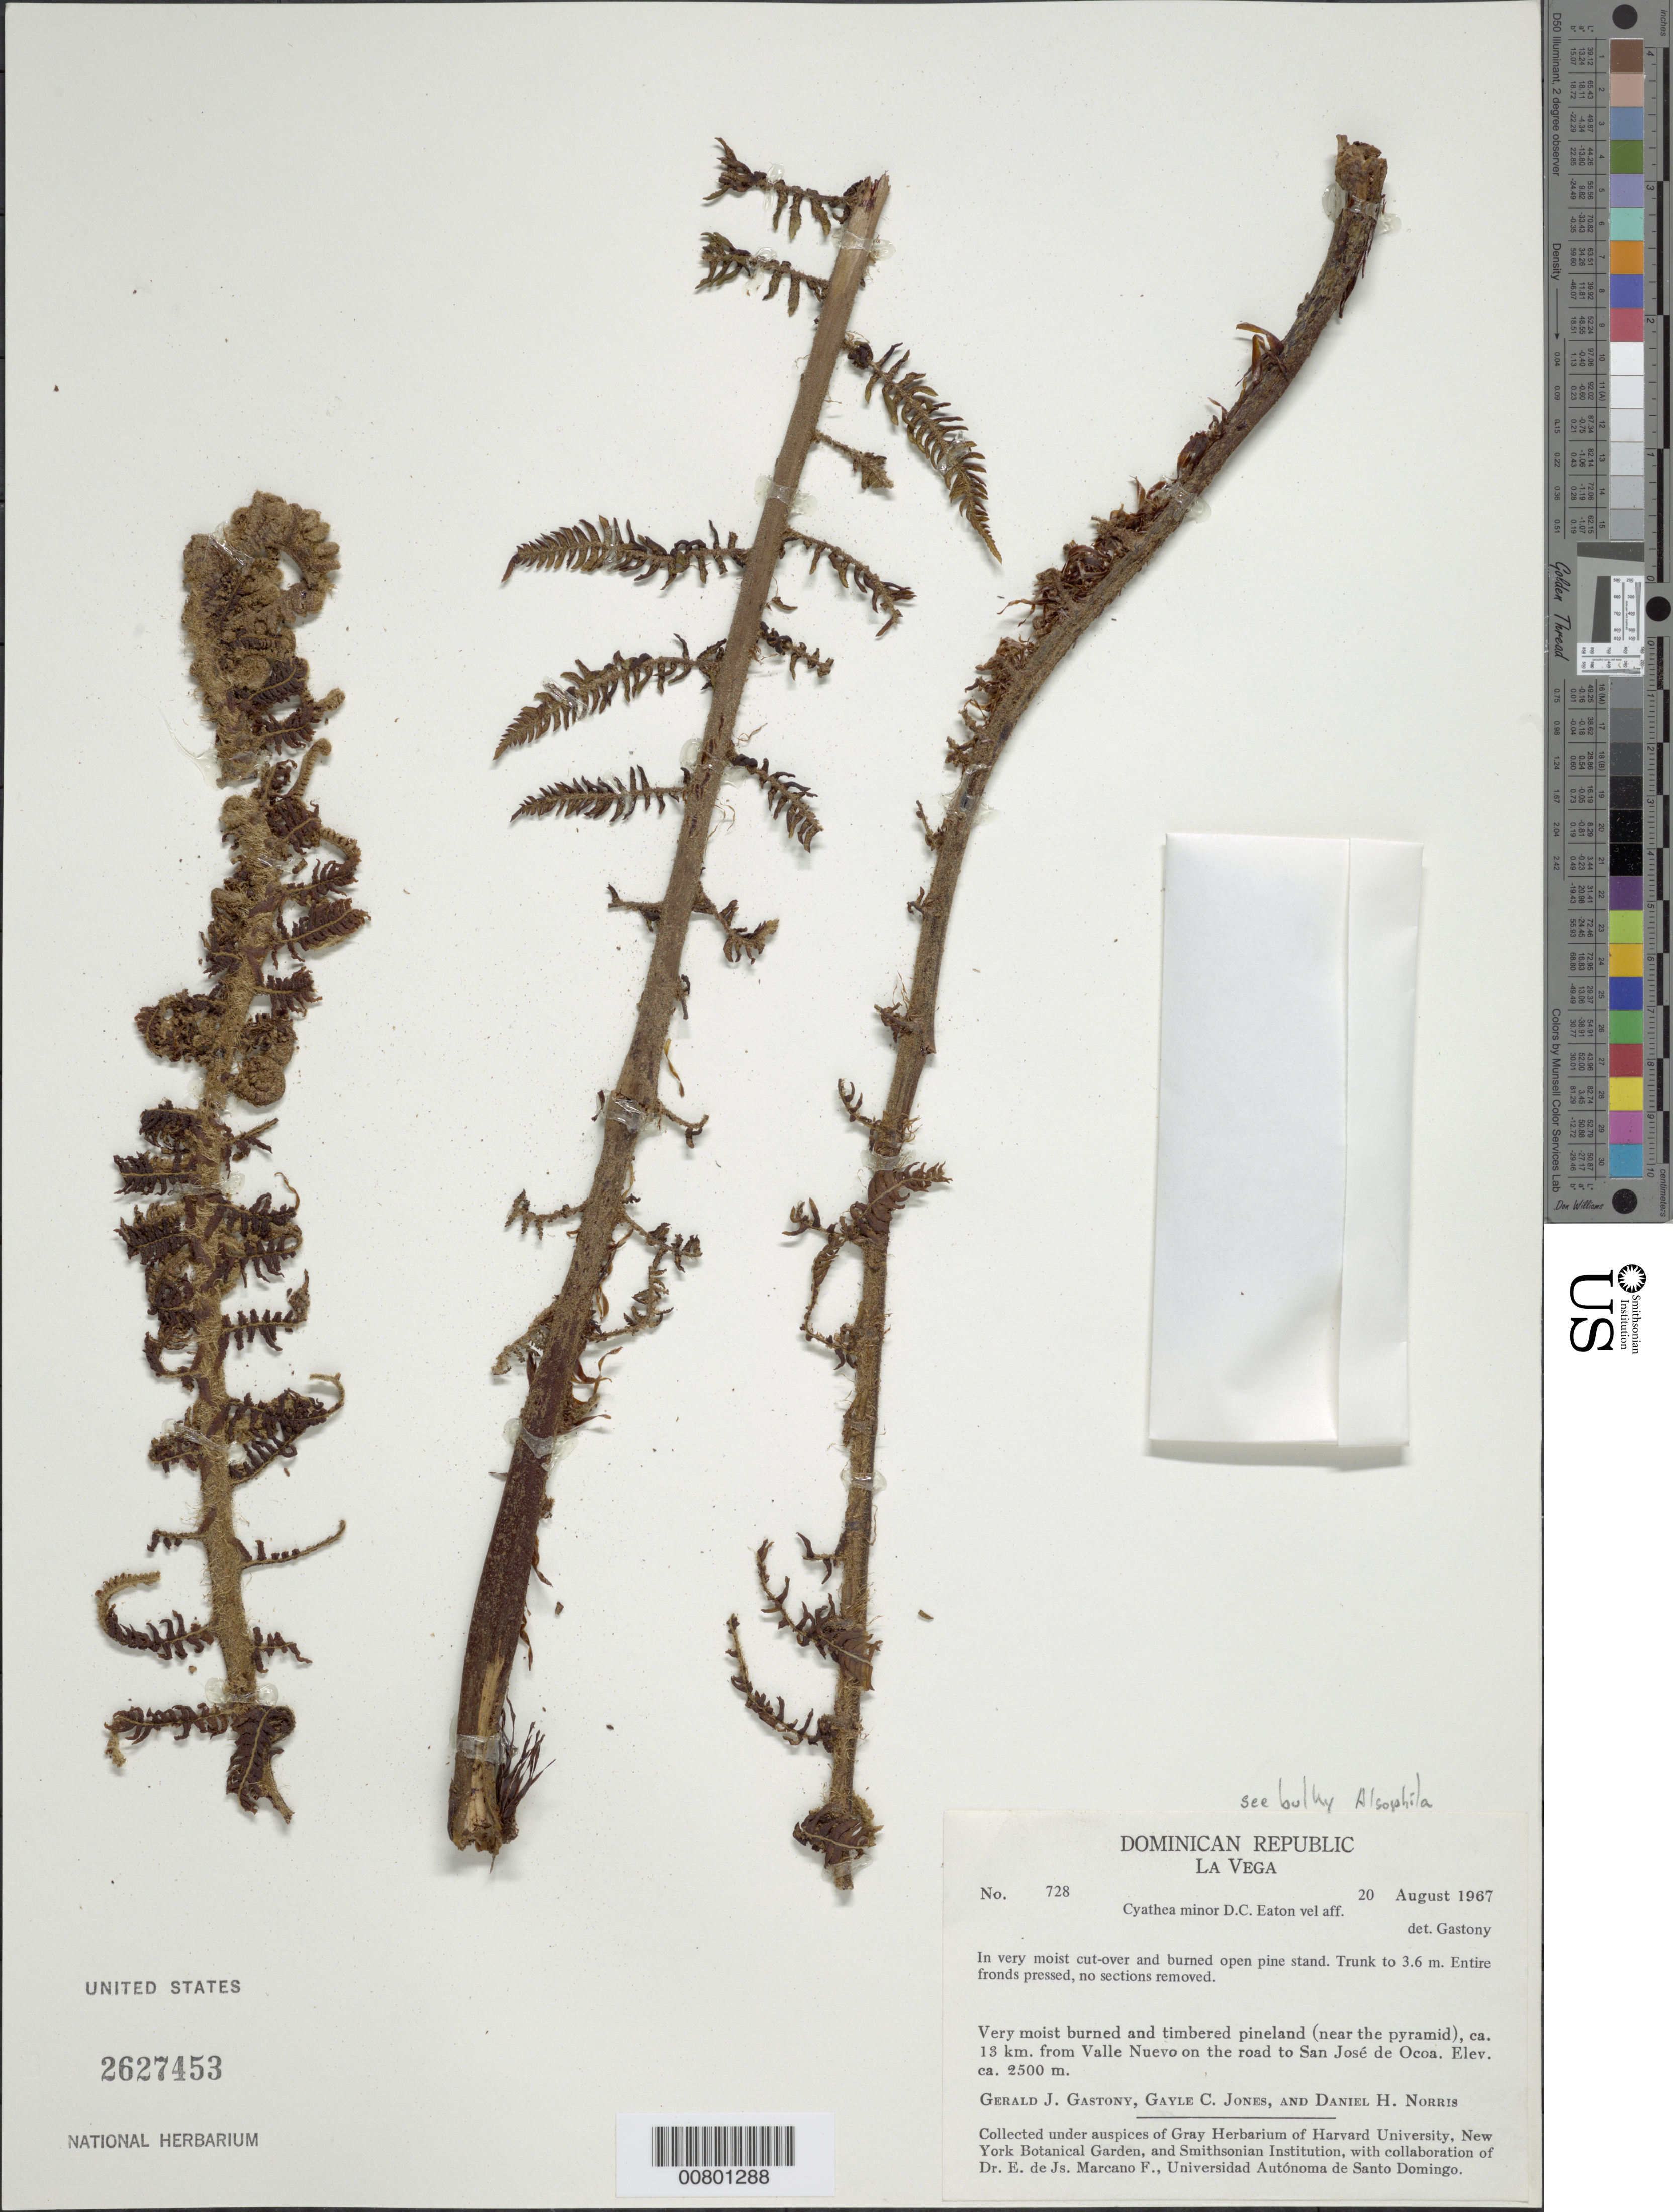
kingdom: Plantae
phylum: Tracheophyta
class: Polypodiopsida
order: Cyatheales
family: Cyatheaceae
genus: Alsophila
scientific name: Alsophila minor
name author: (D.C. Eaton) R.M. Tryon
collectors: G. Gastony, G. C. Jones & D. H. Norris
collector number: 728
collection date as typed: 20 Aug 1967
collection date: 1967-08-20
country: Dominican Republic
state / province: La Vega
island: Hispaniola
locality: Valle Nuevo, 13 km from, on road to San José de Ocoa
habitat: Very moist burned and timbered pineland (near pyramid); very moist cut-over and burned open pine stand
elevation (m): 2500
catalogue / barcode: US 2627453